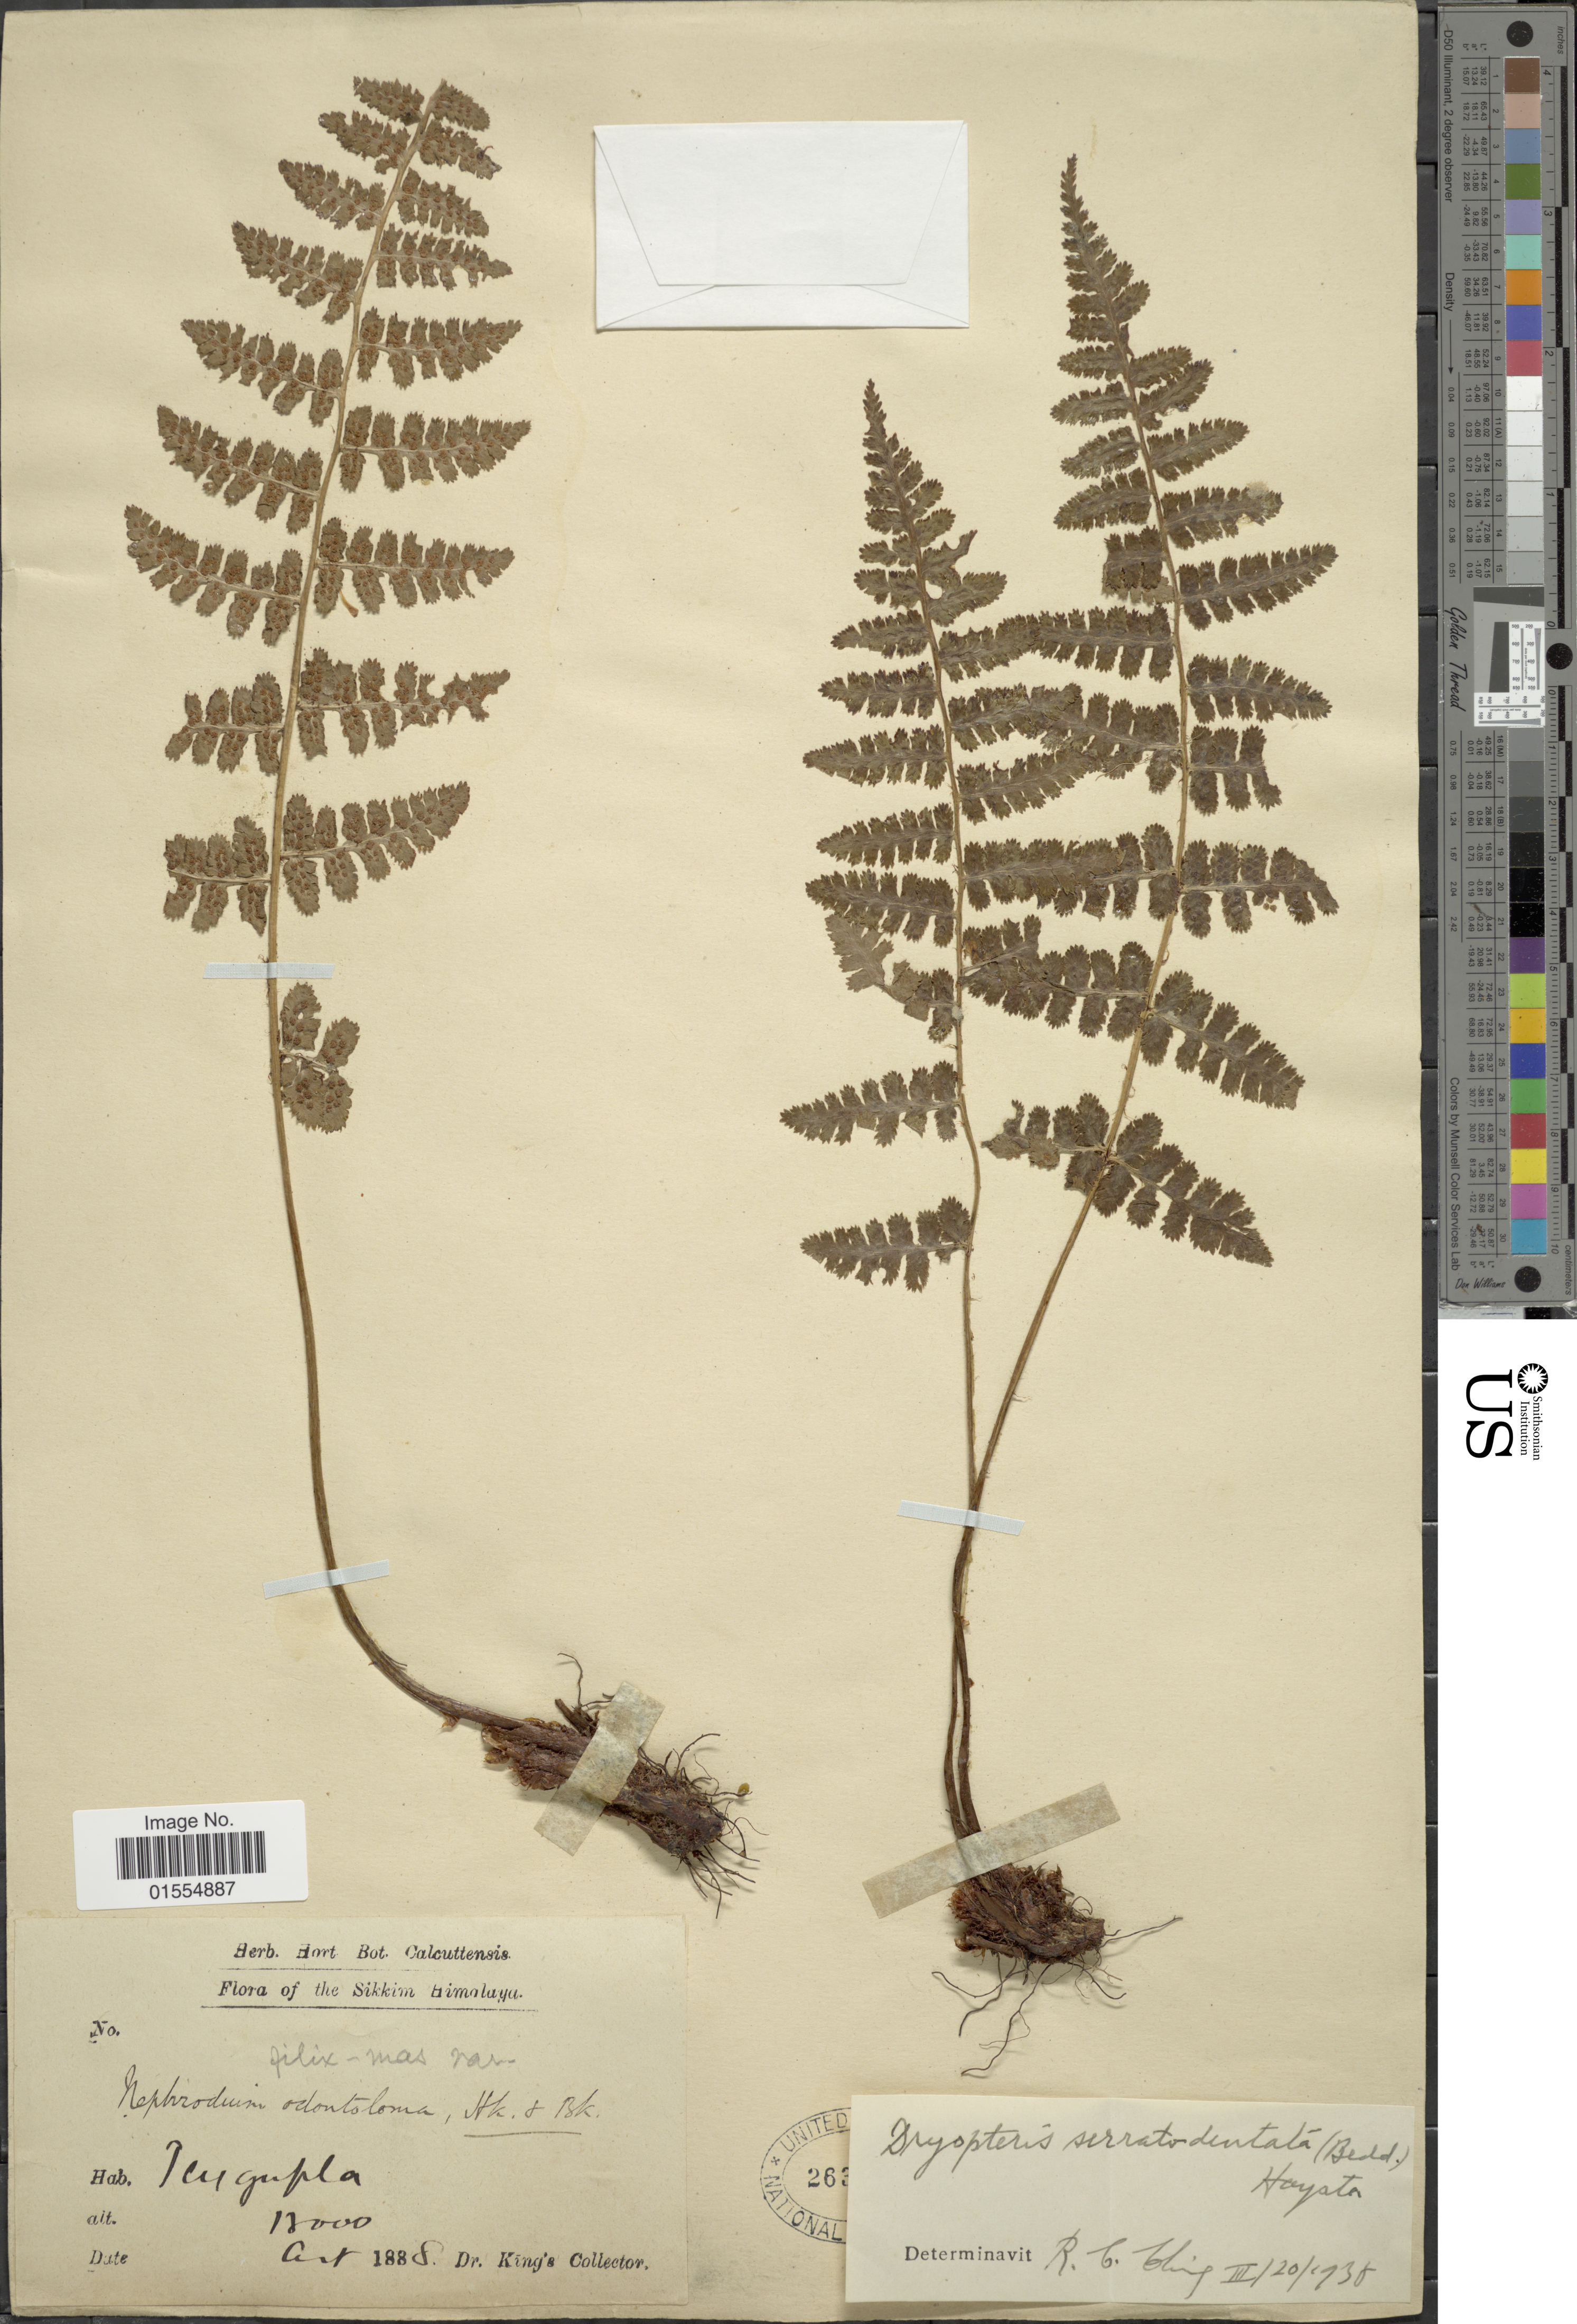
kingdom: Plantae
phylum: Tracheophyta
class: Polypodiopsida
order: Polypodiales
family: Dryopteridaceae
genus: Dryopteris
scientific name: Dryopteris serratodentata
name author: (Bedd.) Hayata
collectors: Dr. King's collector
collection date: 1888-08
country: India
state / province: Sikkim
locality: Sikkim Himalaya, Teugupla [interpreted]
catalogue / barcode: US 263